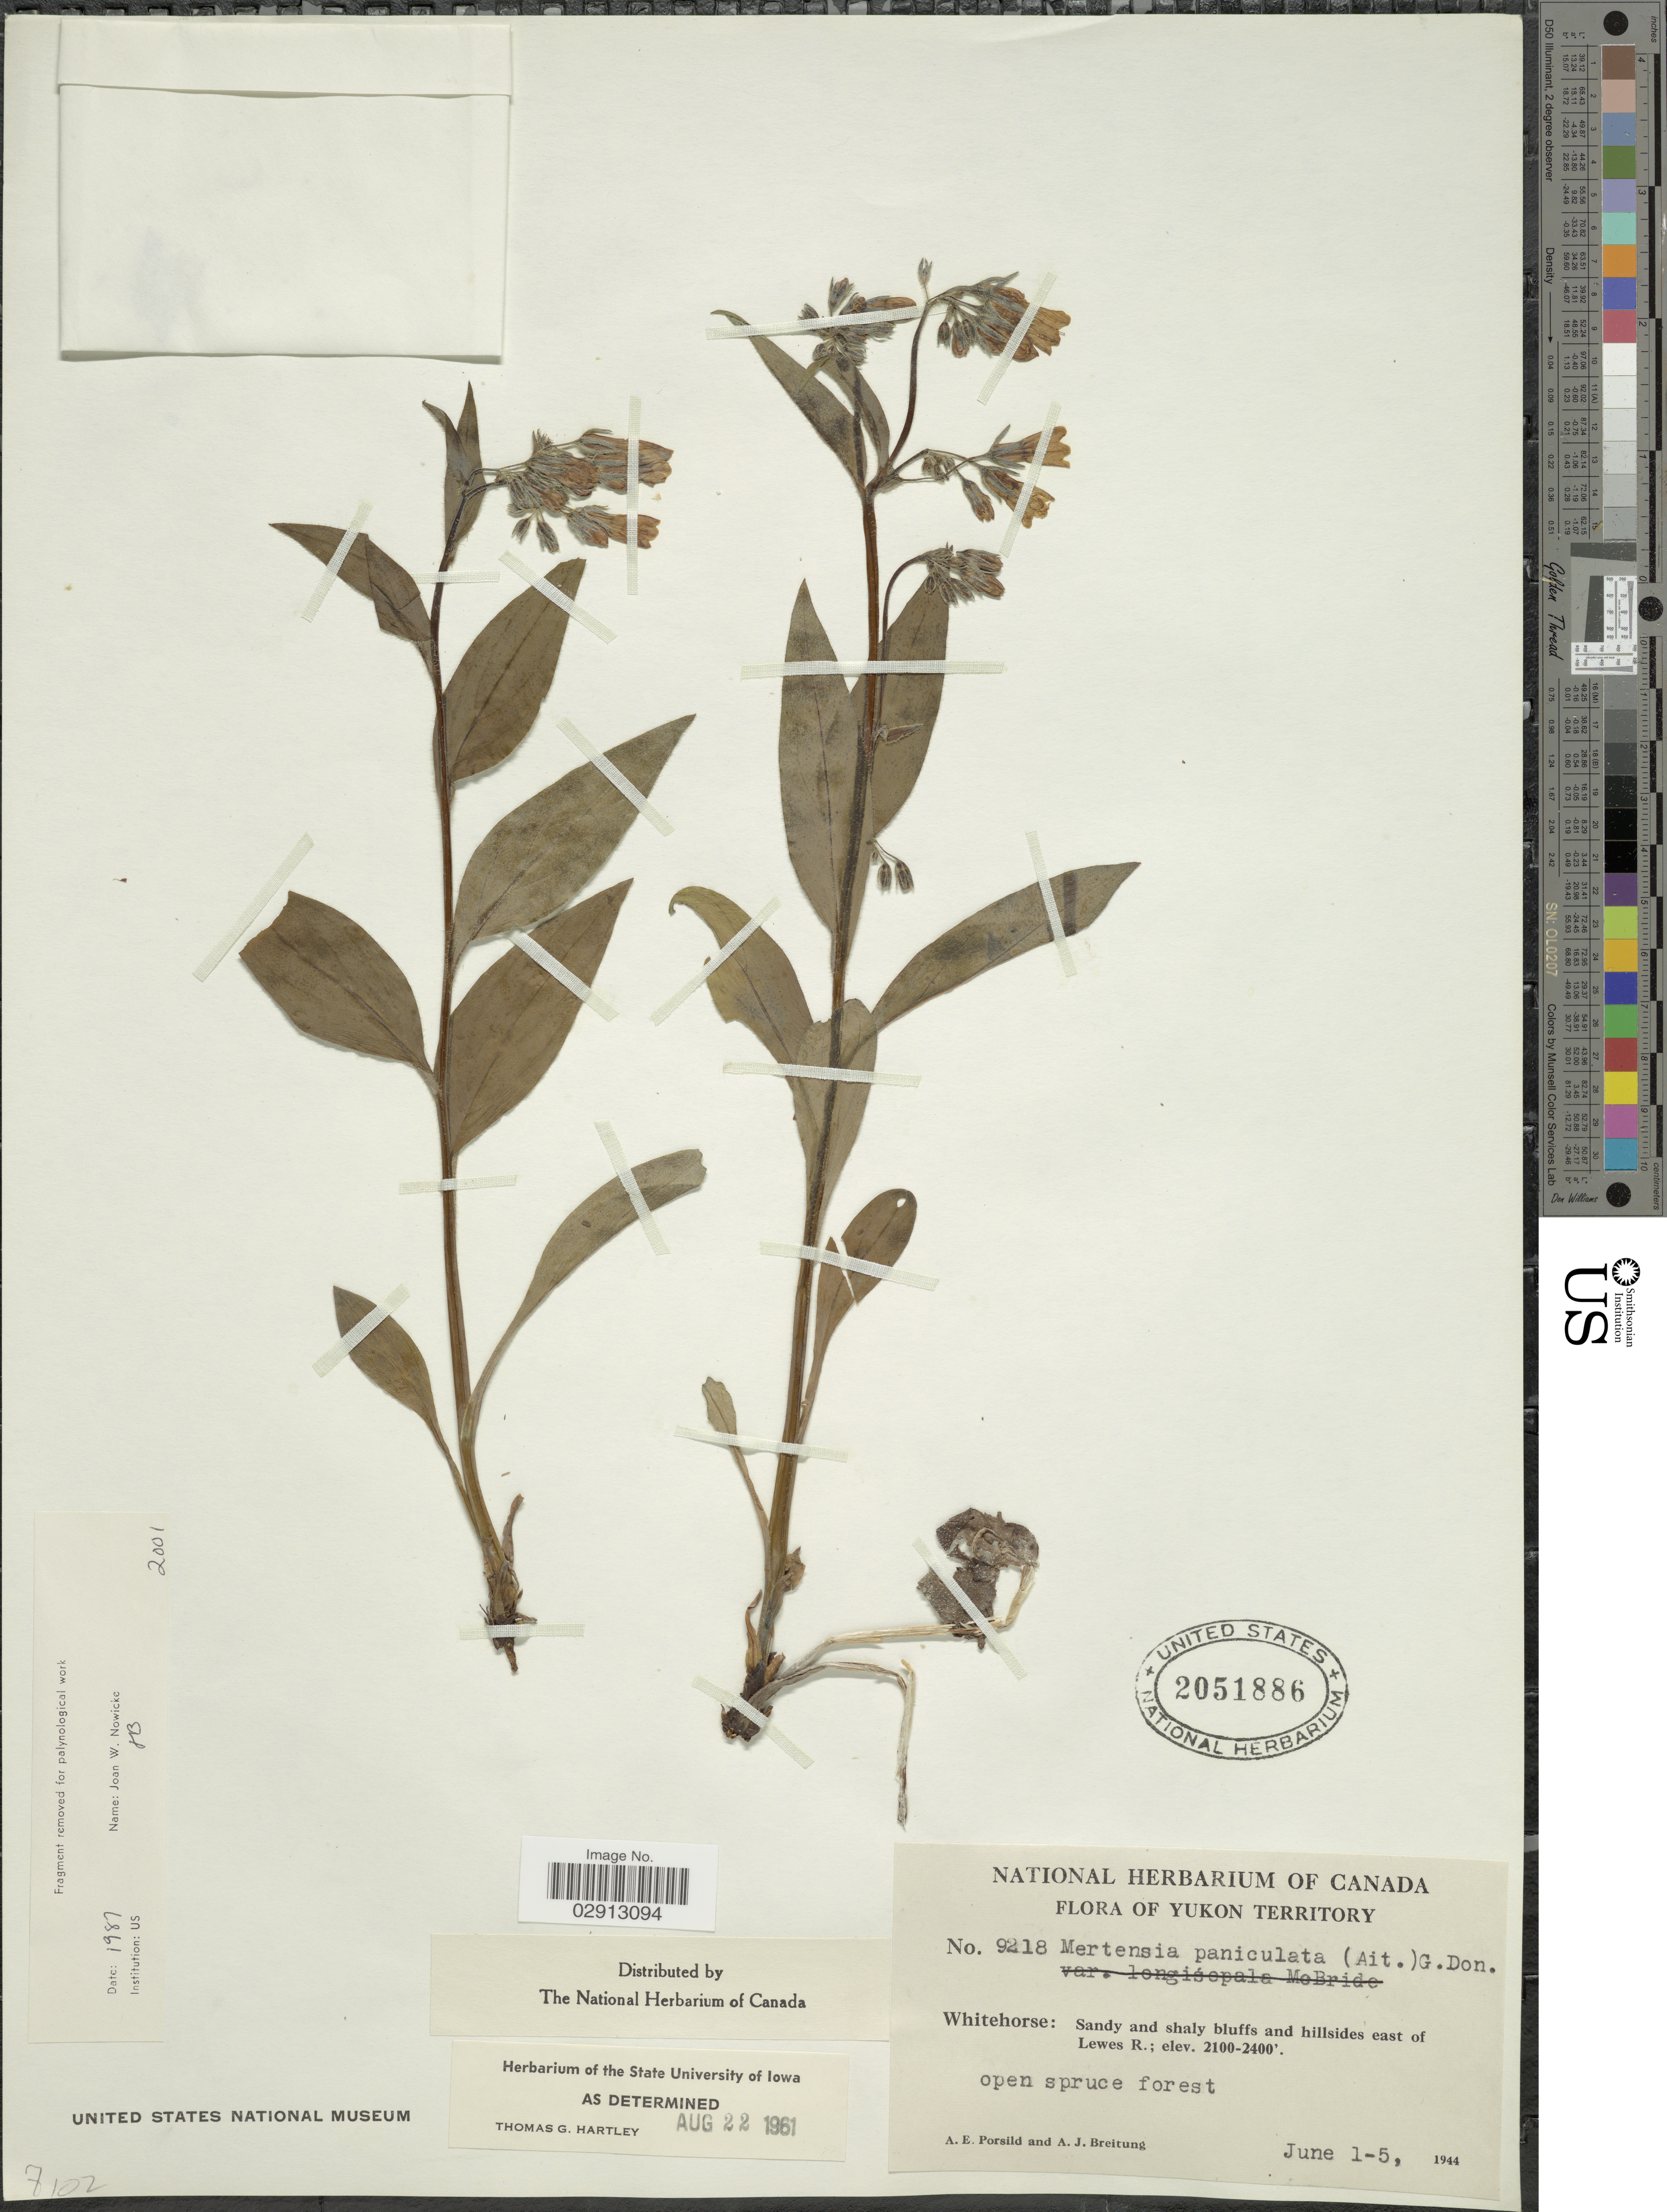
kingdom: Plantae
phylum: Tracheophyta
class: Magnoliopsida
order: Boraginales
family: Boraginaceae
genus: Mertensia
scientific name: Mertensia paniculata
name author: (Aiton) G. Don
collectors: A. E. Porsild & A. Breitung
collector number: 9218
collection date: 1944-06-01/1944-06-05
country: Canada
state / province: Yukon Territory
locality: Whitehorse: Sandy and shaly bluffs and hillsides east of Lewes R.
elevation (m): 640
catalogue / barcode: US 2051886